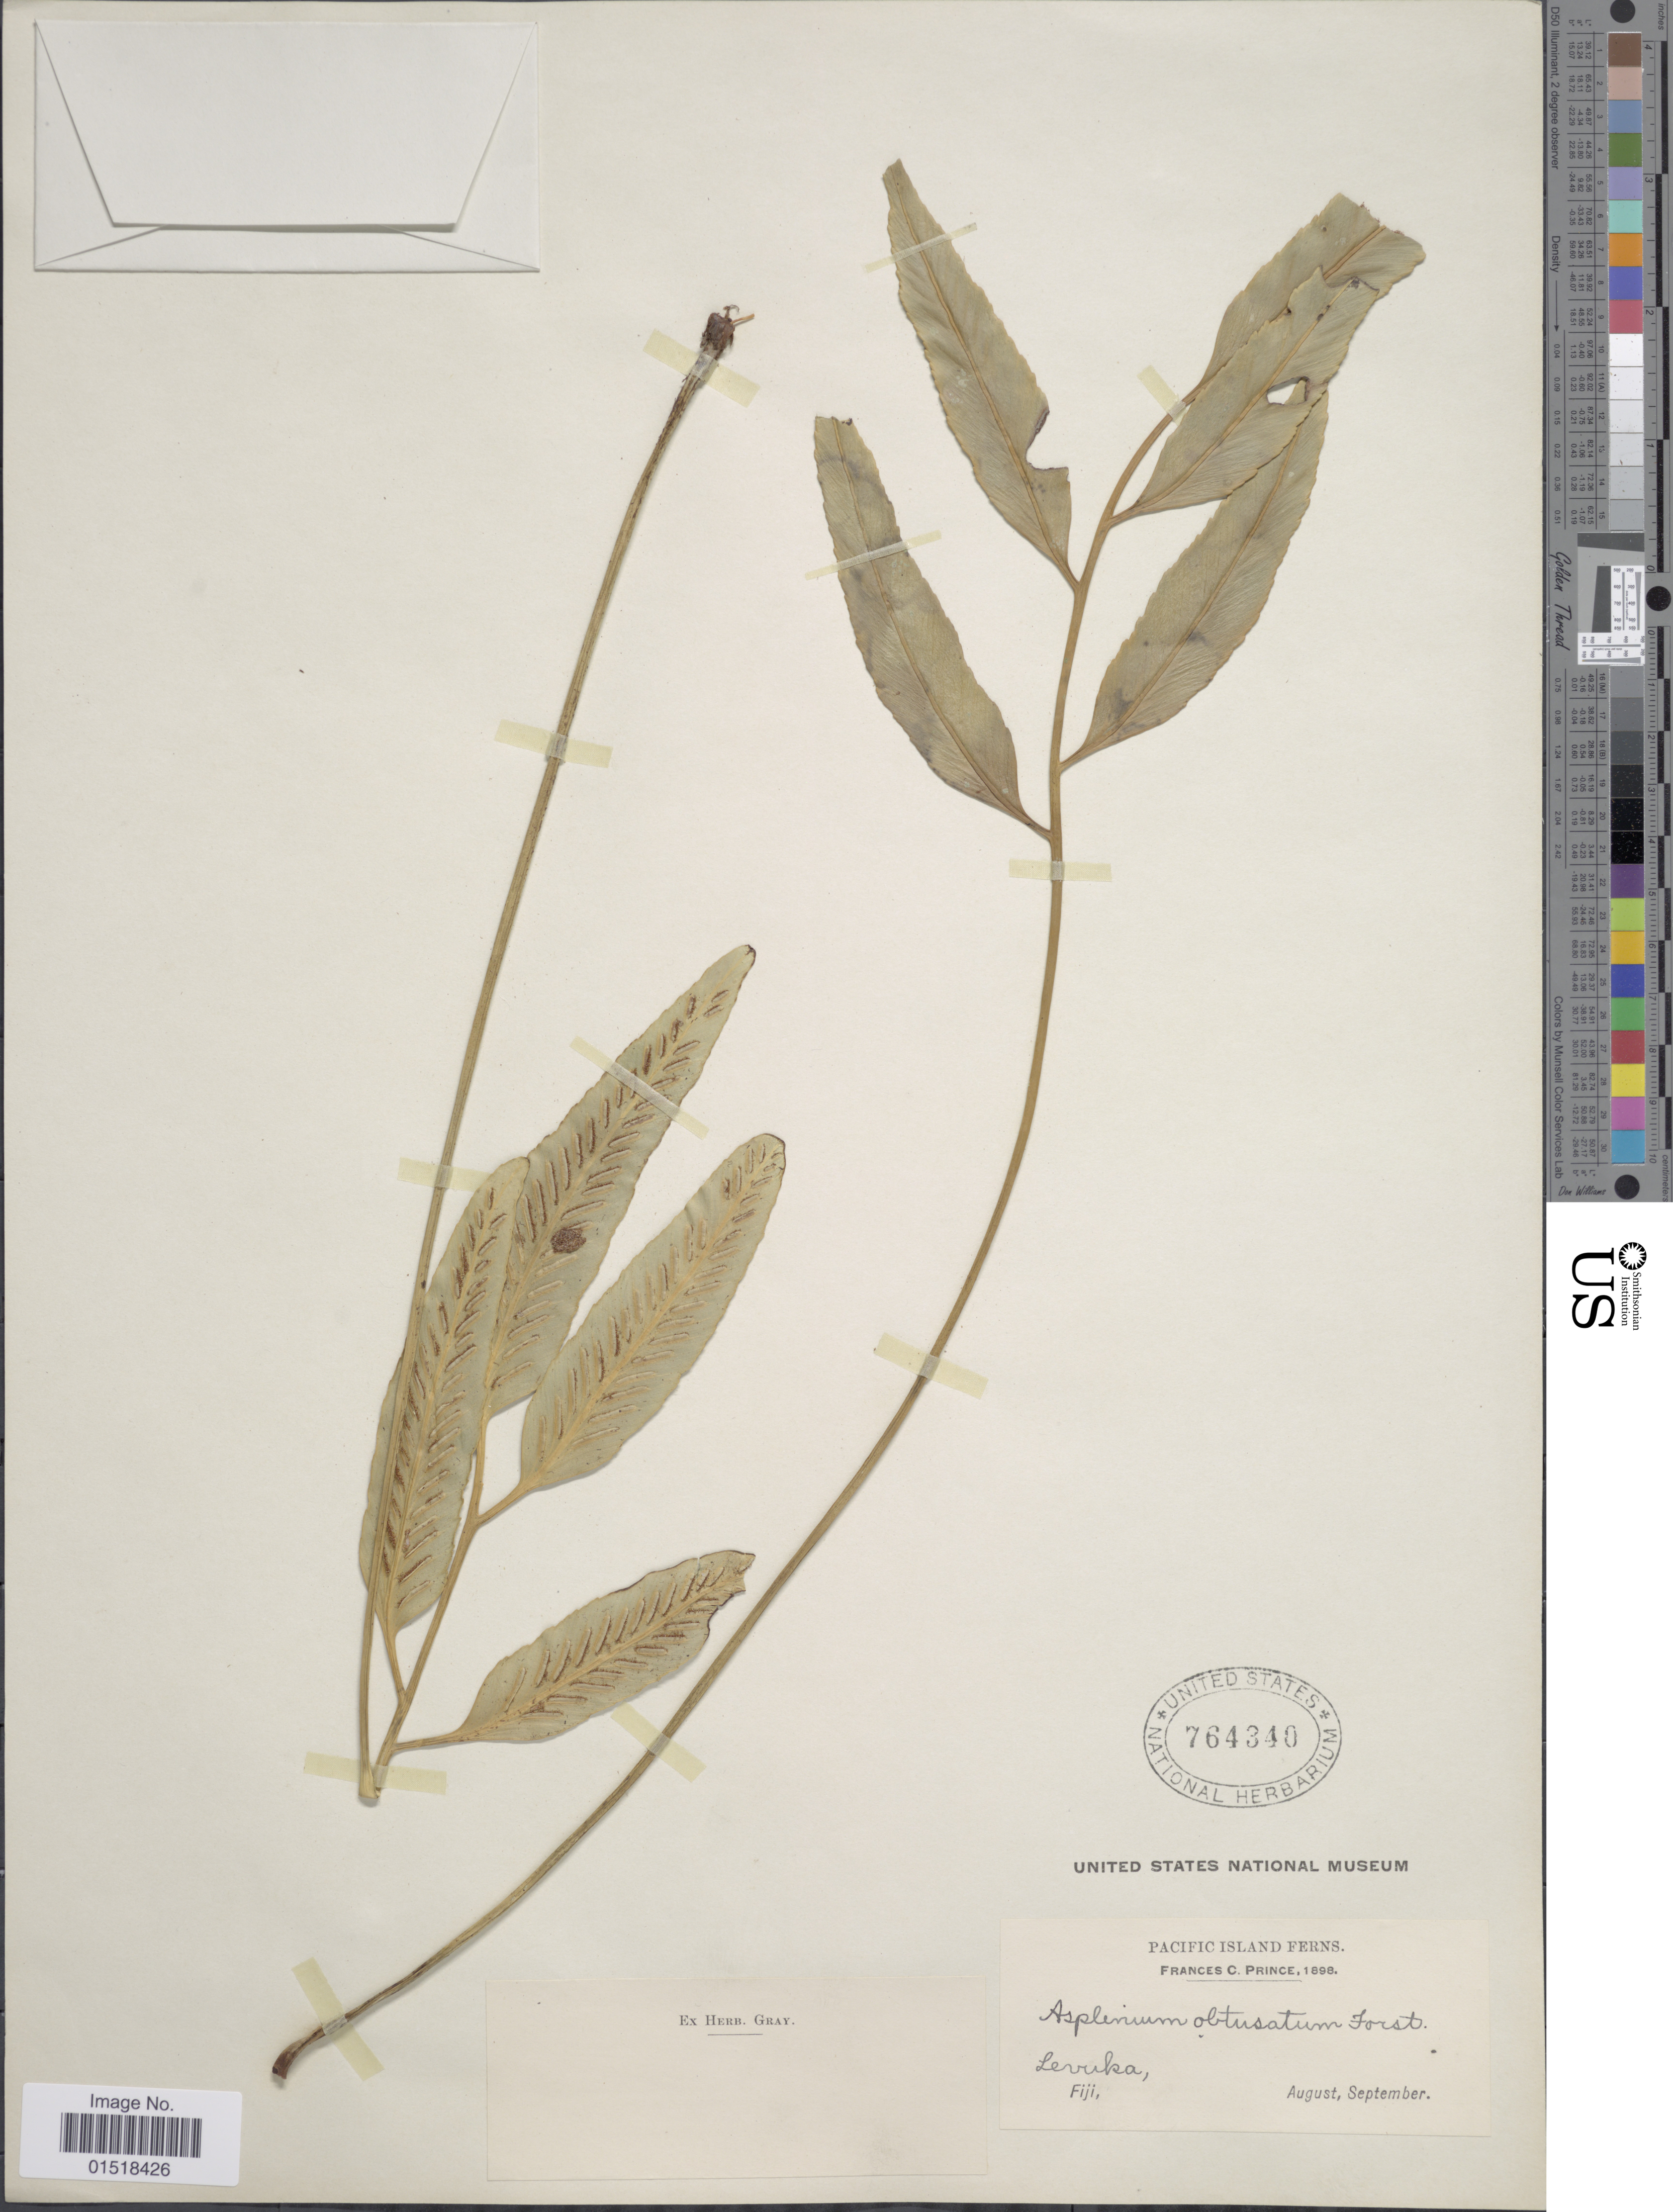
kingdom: Plantae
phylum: Tracheophyta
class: Polypodiopsida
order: Polypodiales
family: Aspleniaceae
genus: Asplenium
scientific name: Asplenium sp.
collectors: F. Prince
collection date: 1898-08/1898-09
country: Fiji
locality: Pacific Island Ferns. Levuka.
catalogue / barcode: US 764340